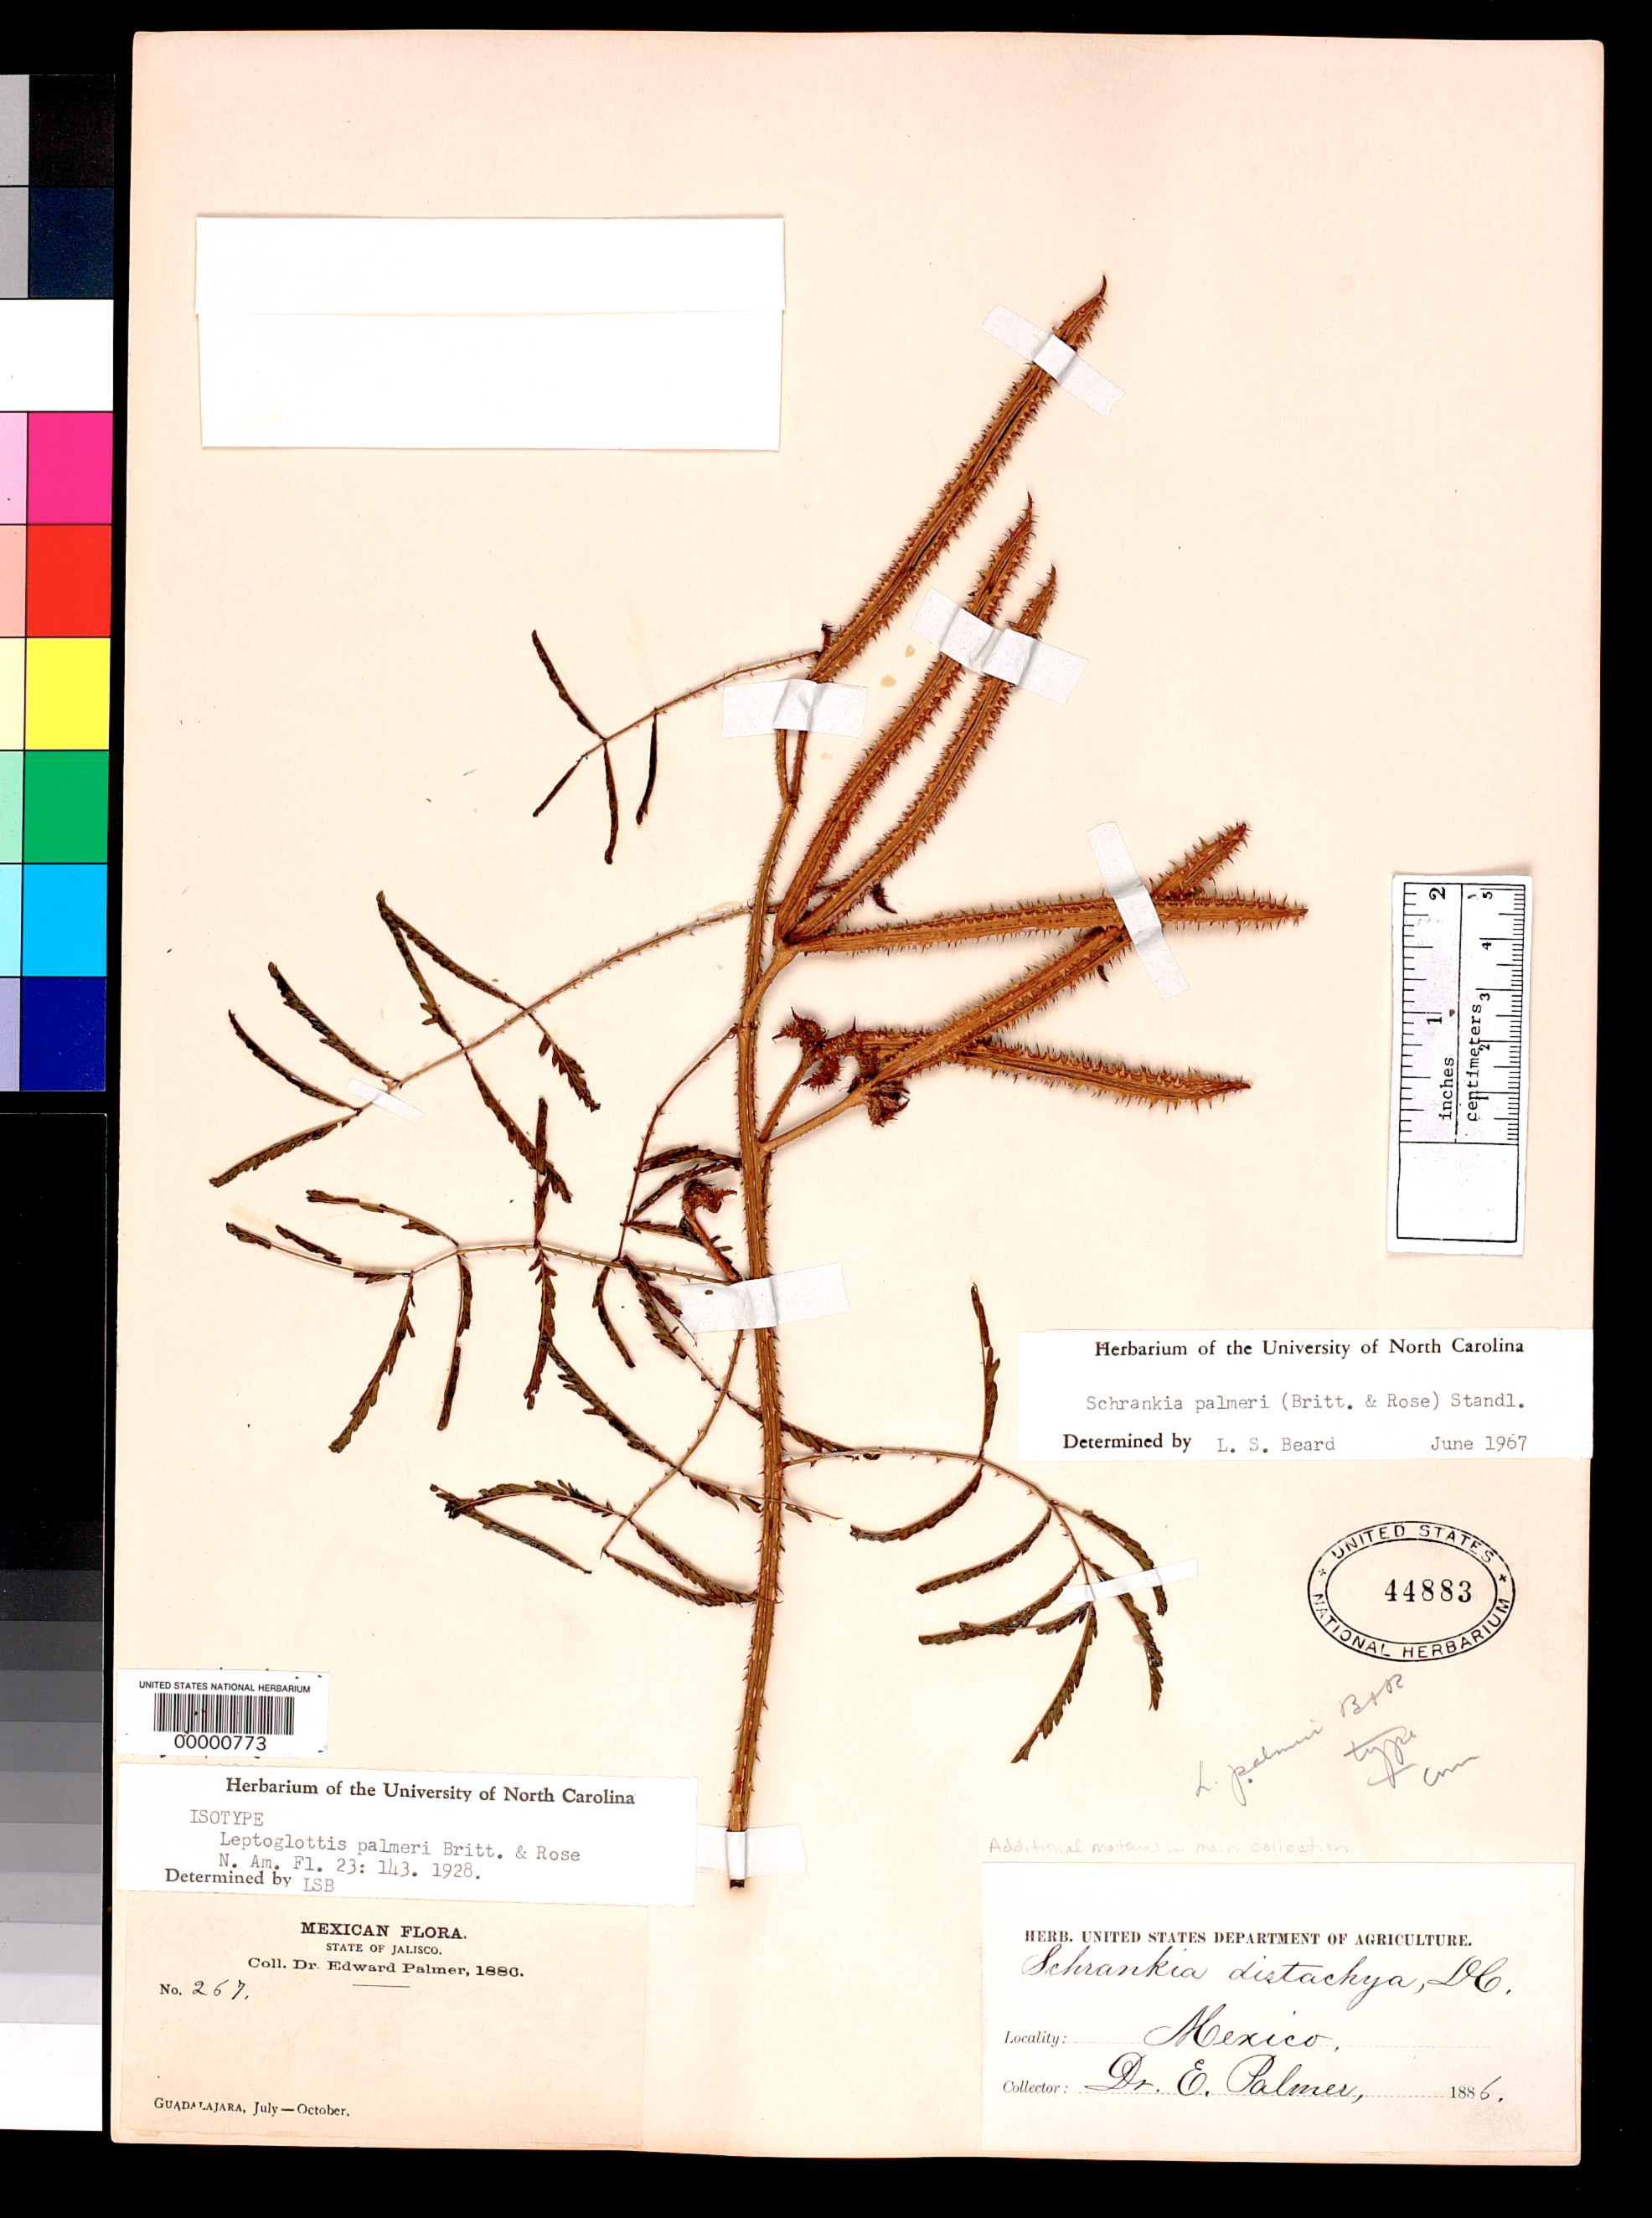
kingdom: Plantae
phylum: Tracheophyta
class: Magnoliopsida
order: Fabales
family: Fabaceae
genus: Leptoglottis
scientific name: Leptoglottis palmeri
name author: Britton & Rose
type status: Isotype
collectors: E. Palmer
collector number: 267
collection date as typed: Jul 1880 to -- Oct 1880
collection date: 1880-07/1880-10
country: Mexico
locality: E of Monserrat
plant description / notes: Holotype is at NY as cited by Barneby (1991).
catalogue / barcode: US 44883